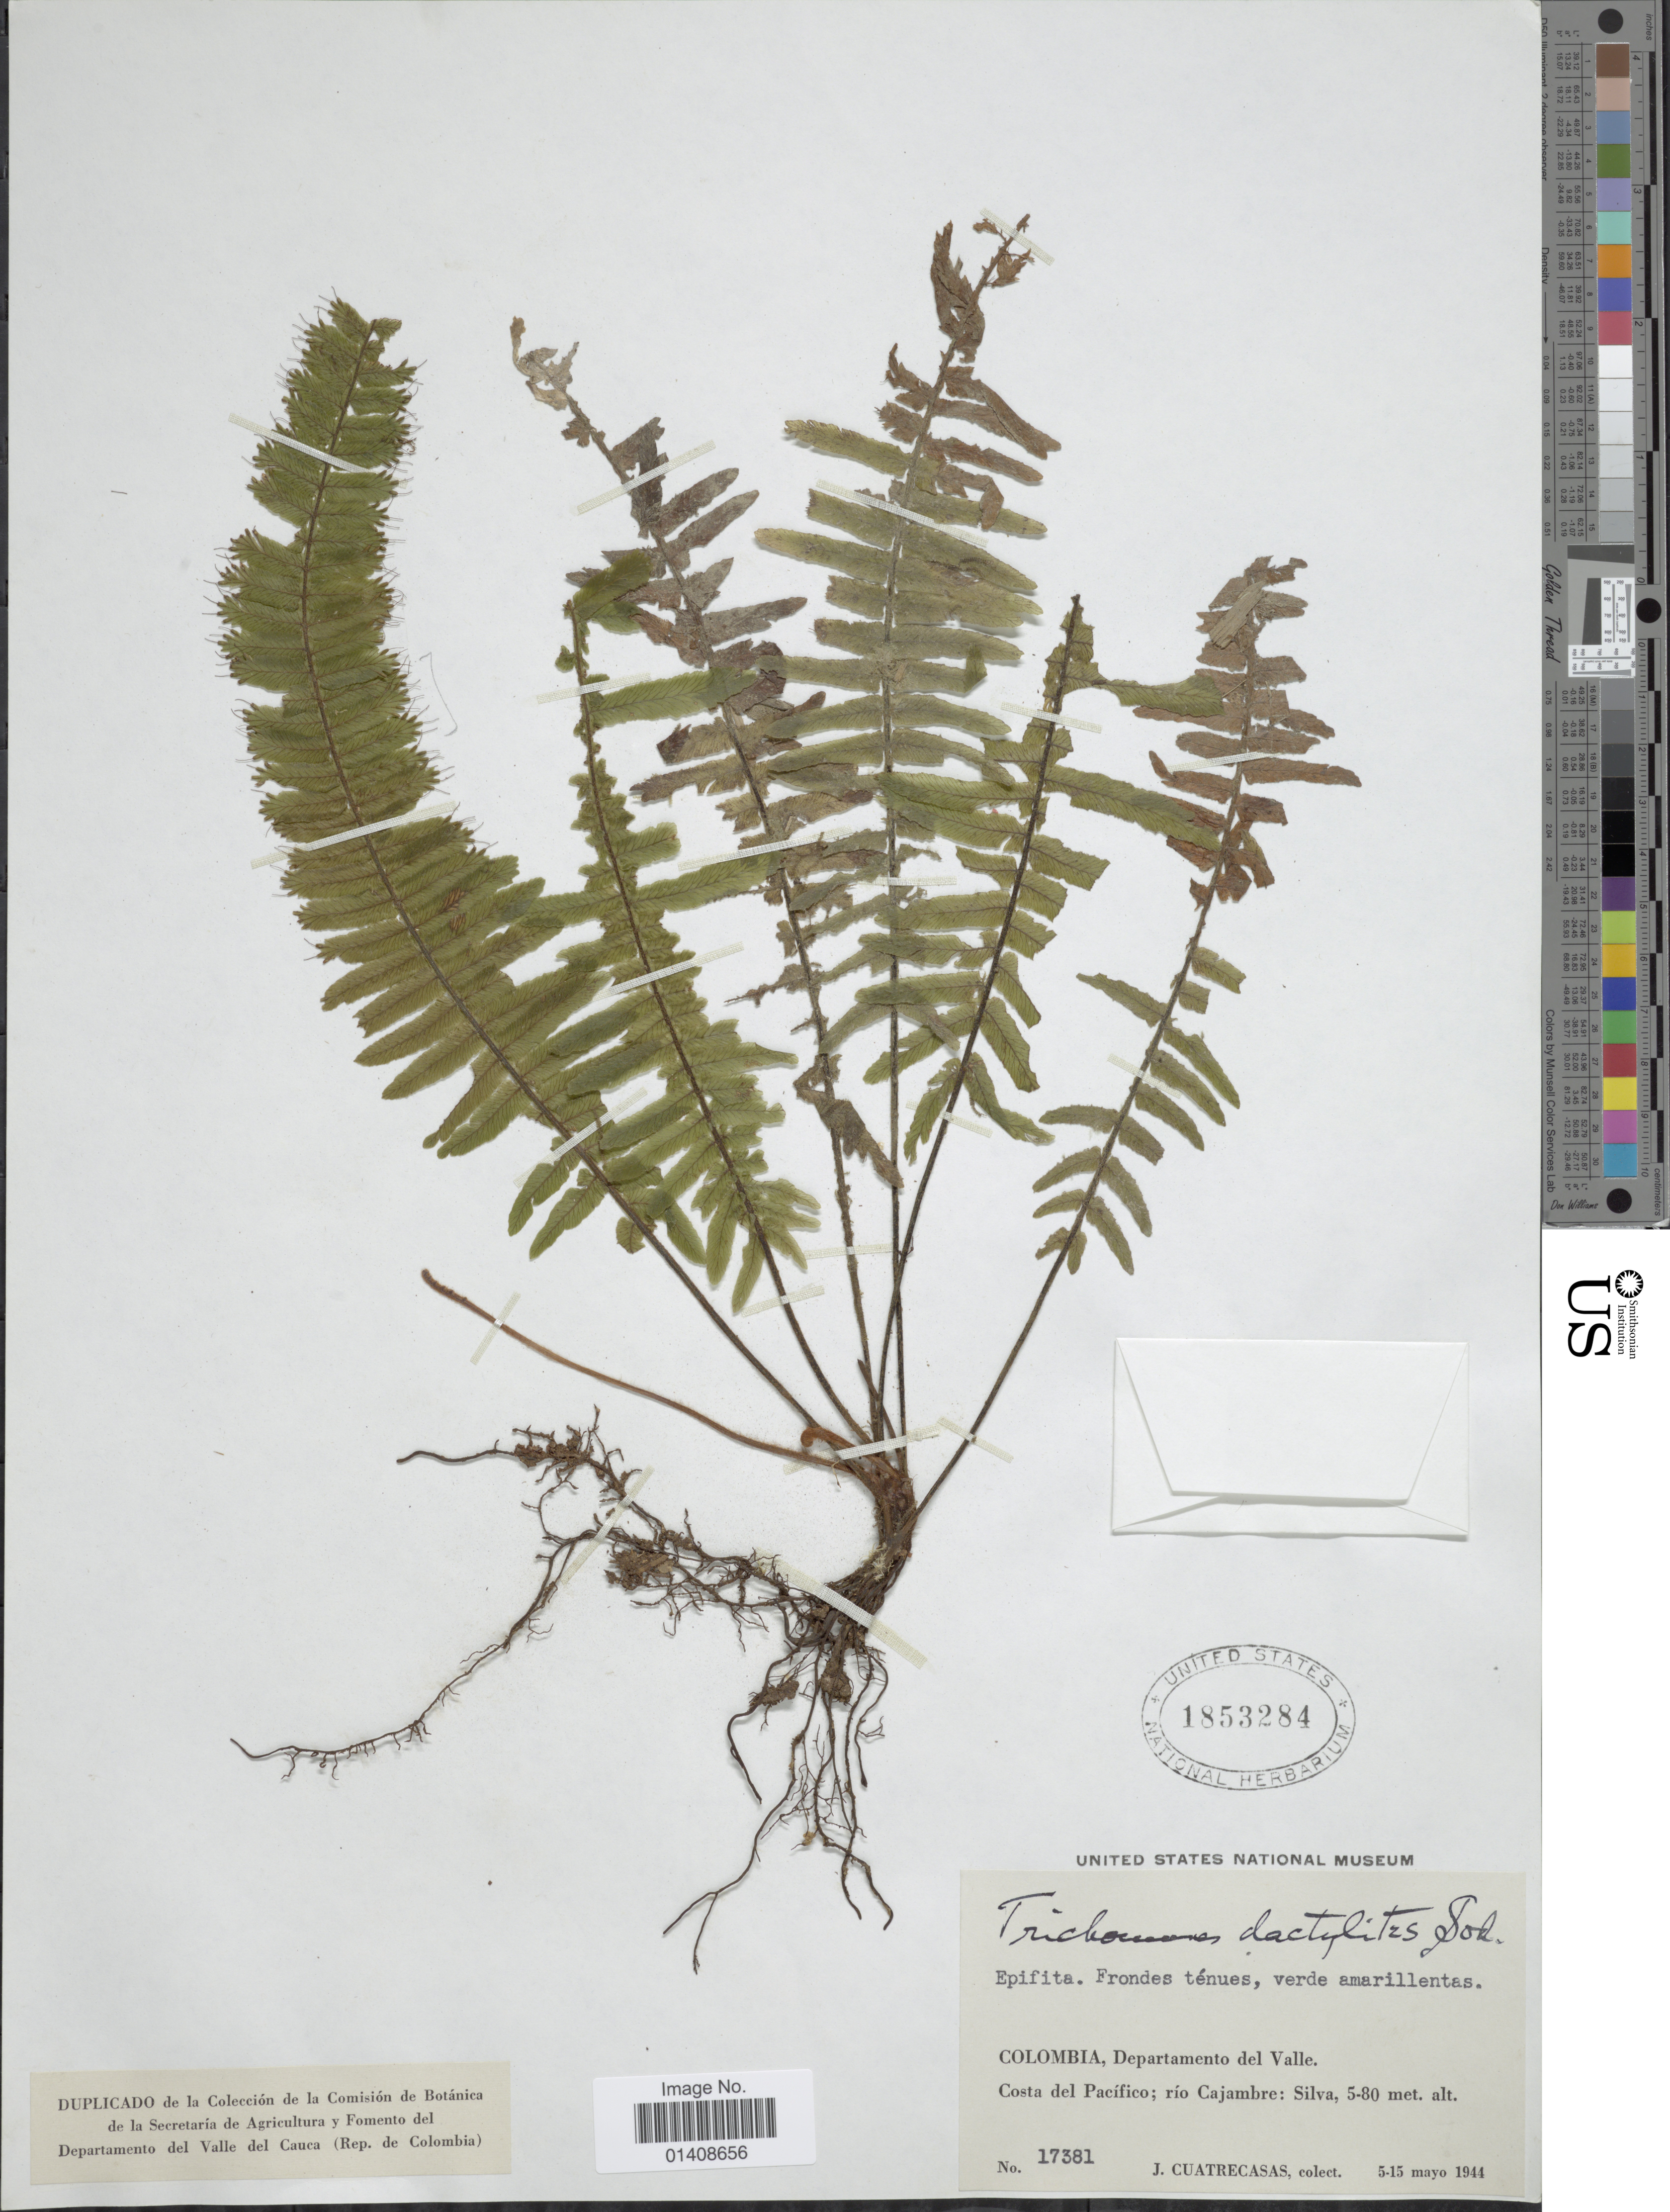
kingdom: Plantae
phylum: Tracheophyta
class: Polypodiopsida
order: Hymenophyllales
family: Hymenophyllaceae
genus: Trichomanes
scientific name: Trichomanes dactylites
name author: Sodiro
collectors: J. Cuatrecasas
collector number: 17381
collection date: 1944-05-05/1944-05-15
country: Colombia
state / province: Valle del Cauca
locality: Departamento del Valle, Costa del Pacifico; rio Cajambre; Silva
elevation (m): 5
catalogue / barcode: US 1853284